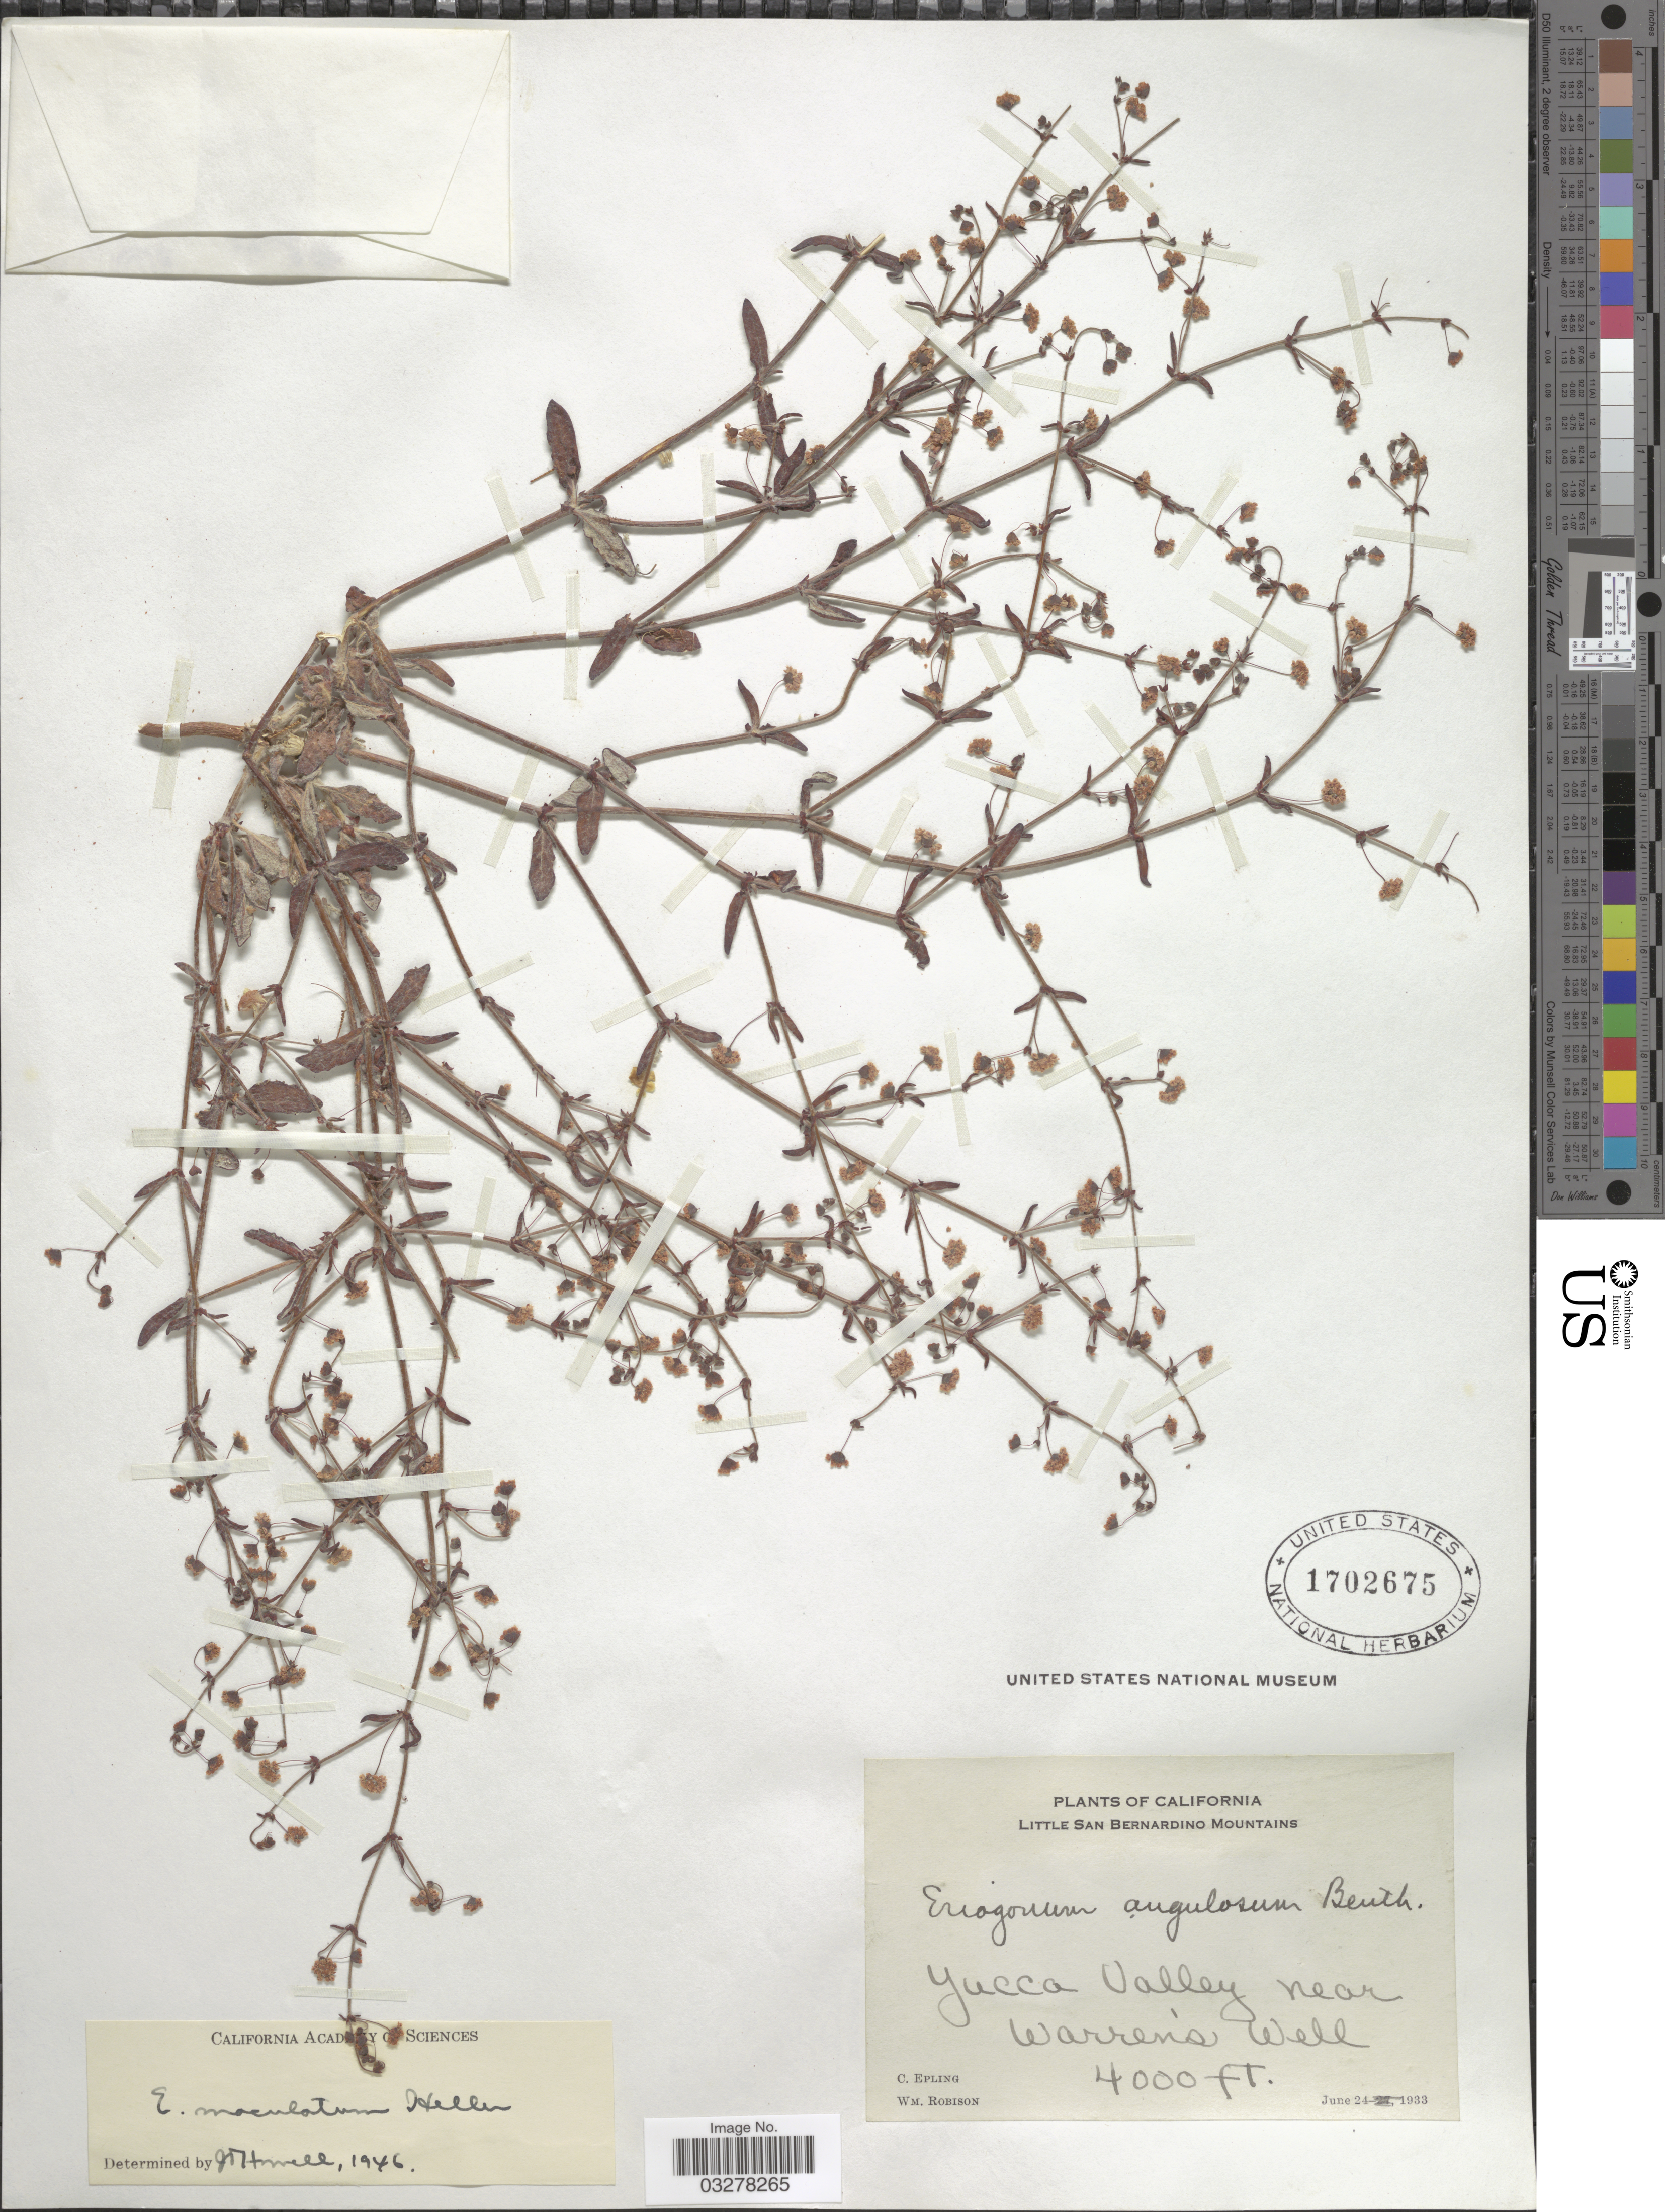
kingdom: Plantae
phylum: Tracheophyta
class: Magnoliopsida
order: Caryophyllales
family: Polygonaceae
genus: Eriogonum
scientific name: Eriogonum maculatum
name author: A. Heller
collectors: C. C. Epling & W. Robison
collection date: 1933-06-24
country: United States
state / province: California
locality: Little San Bernardino Mountains. Yucca Valley near Warren's Well.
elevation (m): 1219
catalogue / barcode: US 1702675